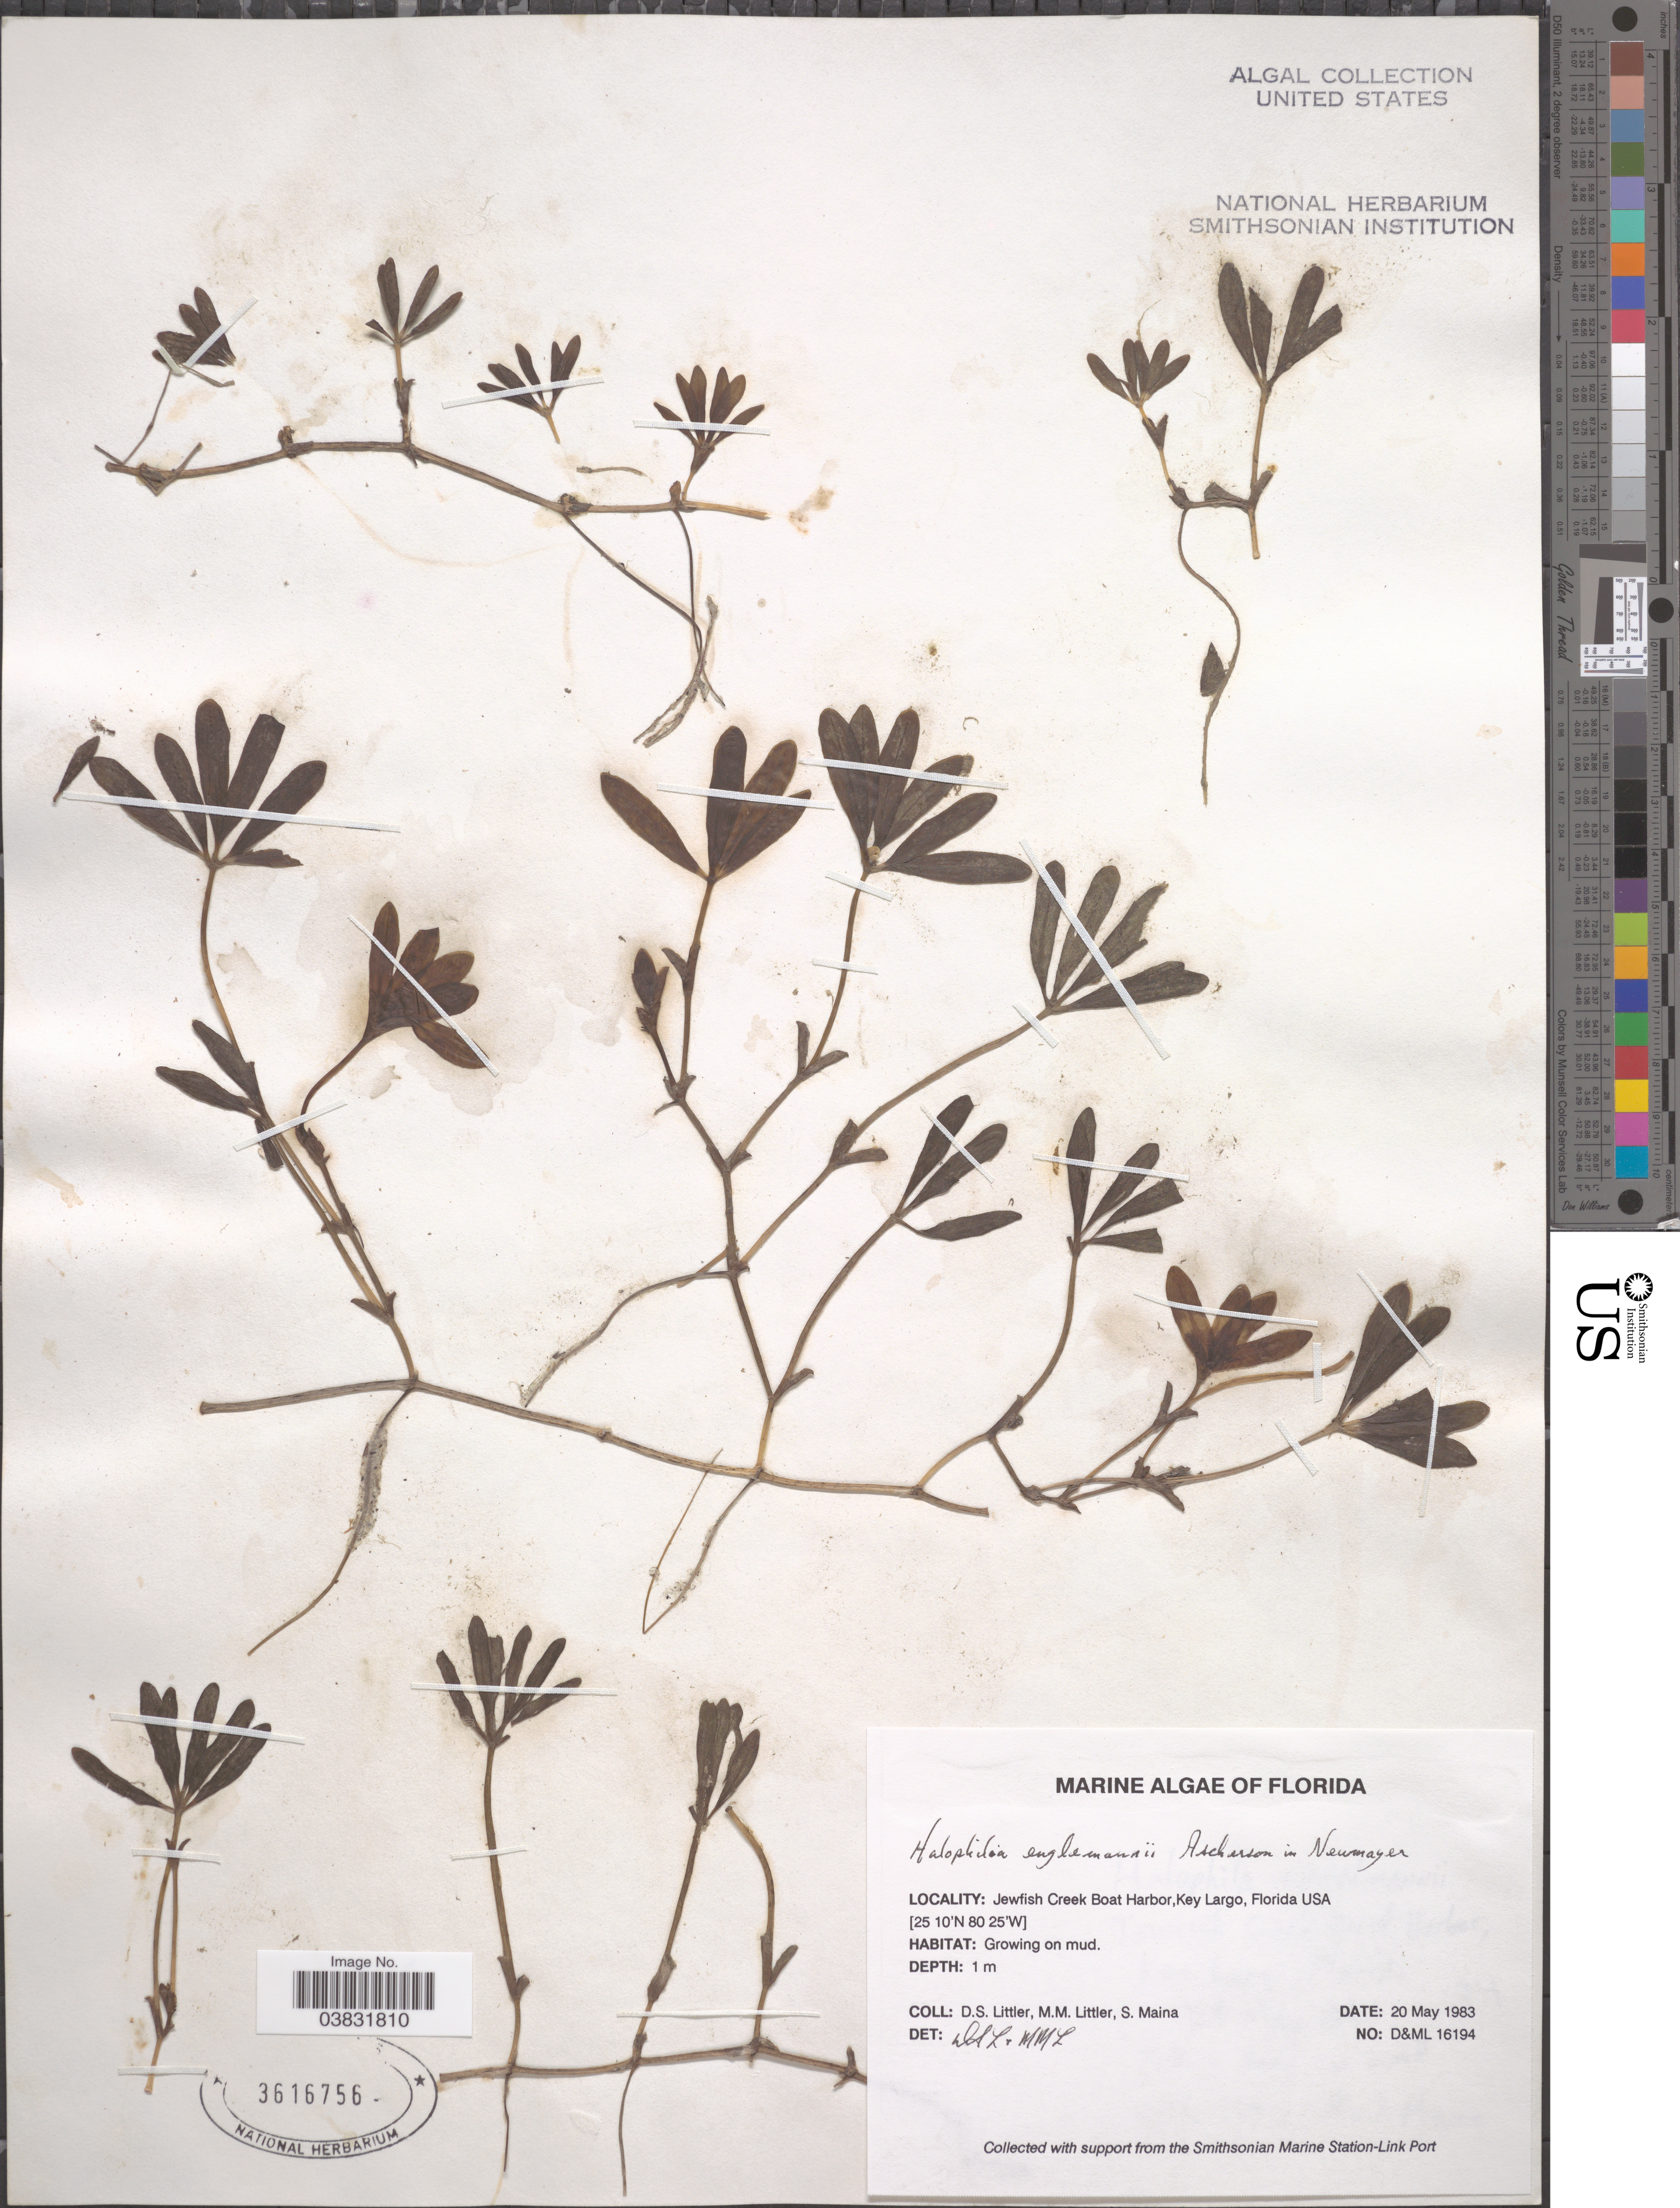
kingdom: Plantae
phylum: Tracheophyta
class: Liliopsida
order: Alismatales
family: Hydrocharitaceae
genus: Halophila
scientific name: Halophila engelmannii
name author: Asch.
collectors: D. S. Littler & S. Maina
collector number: D&ML16194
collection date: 1983-05-20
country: United States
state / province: Florida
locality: Jewfish Creek Boat Harbor, Key Largo.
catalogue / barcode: US 3616756